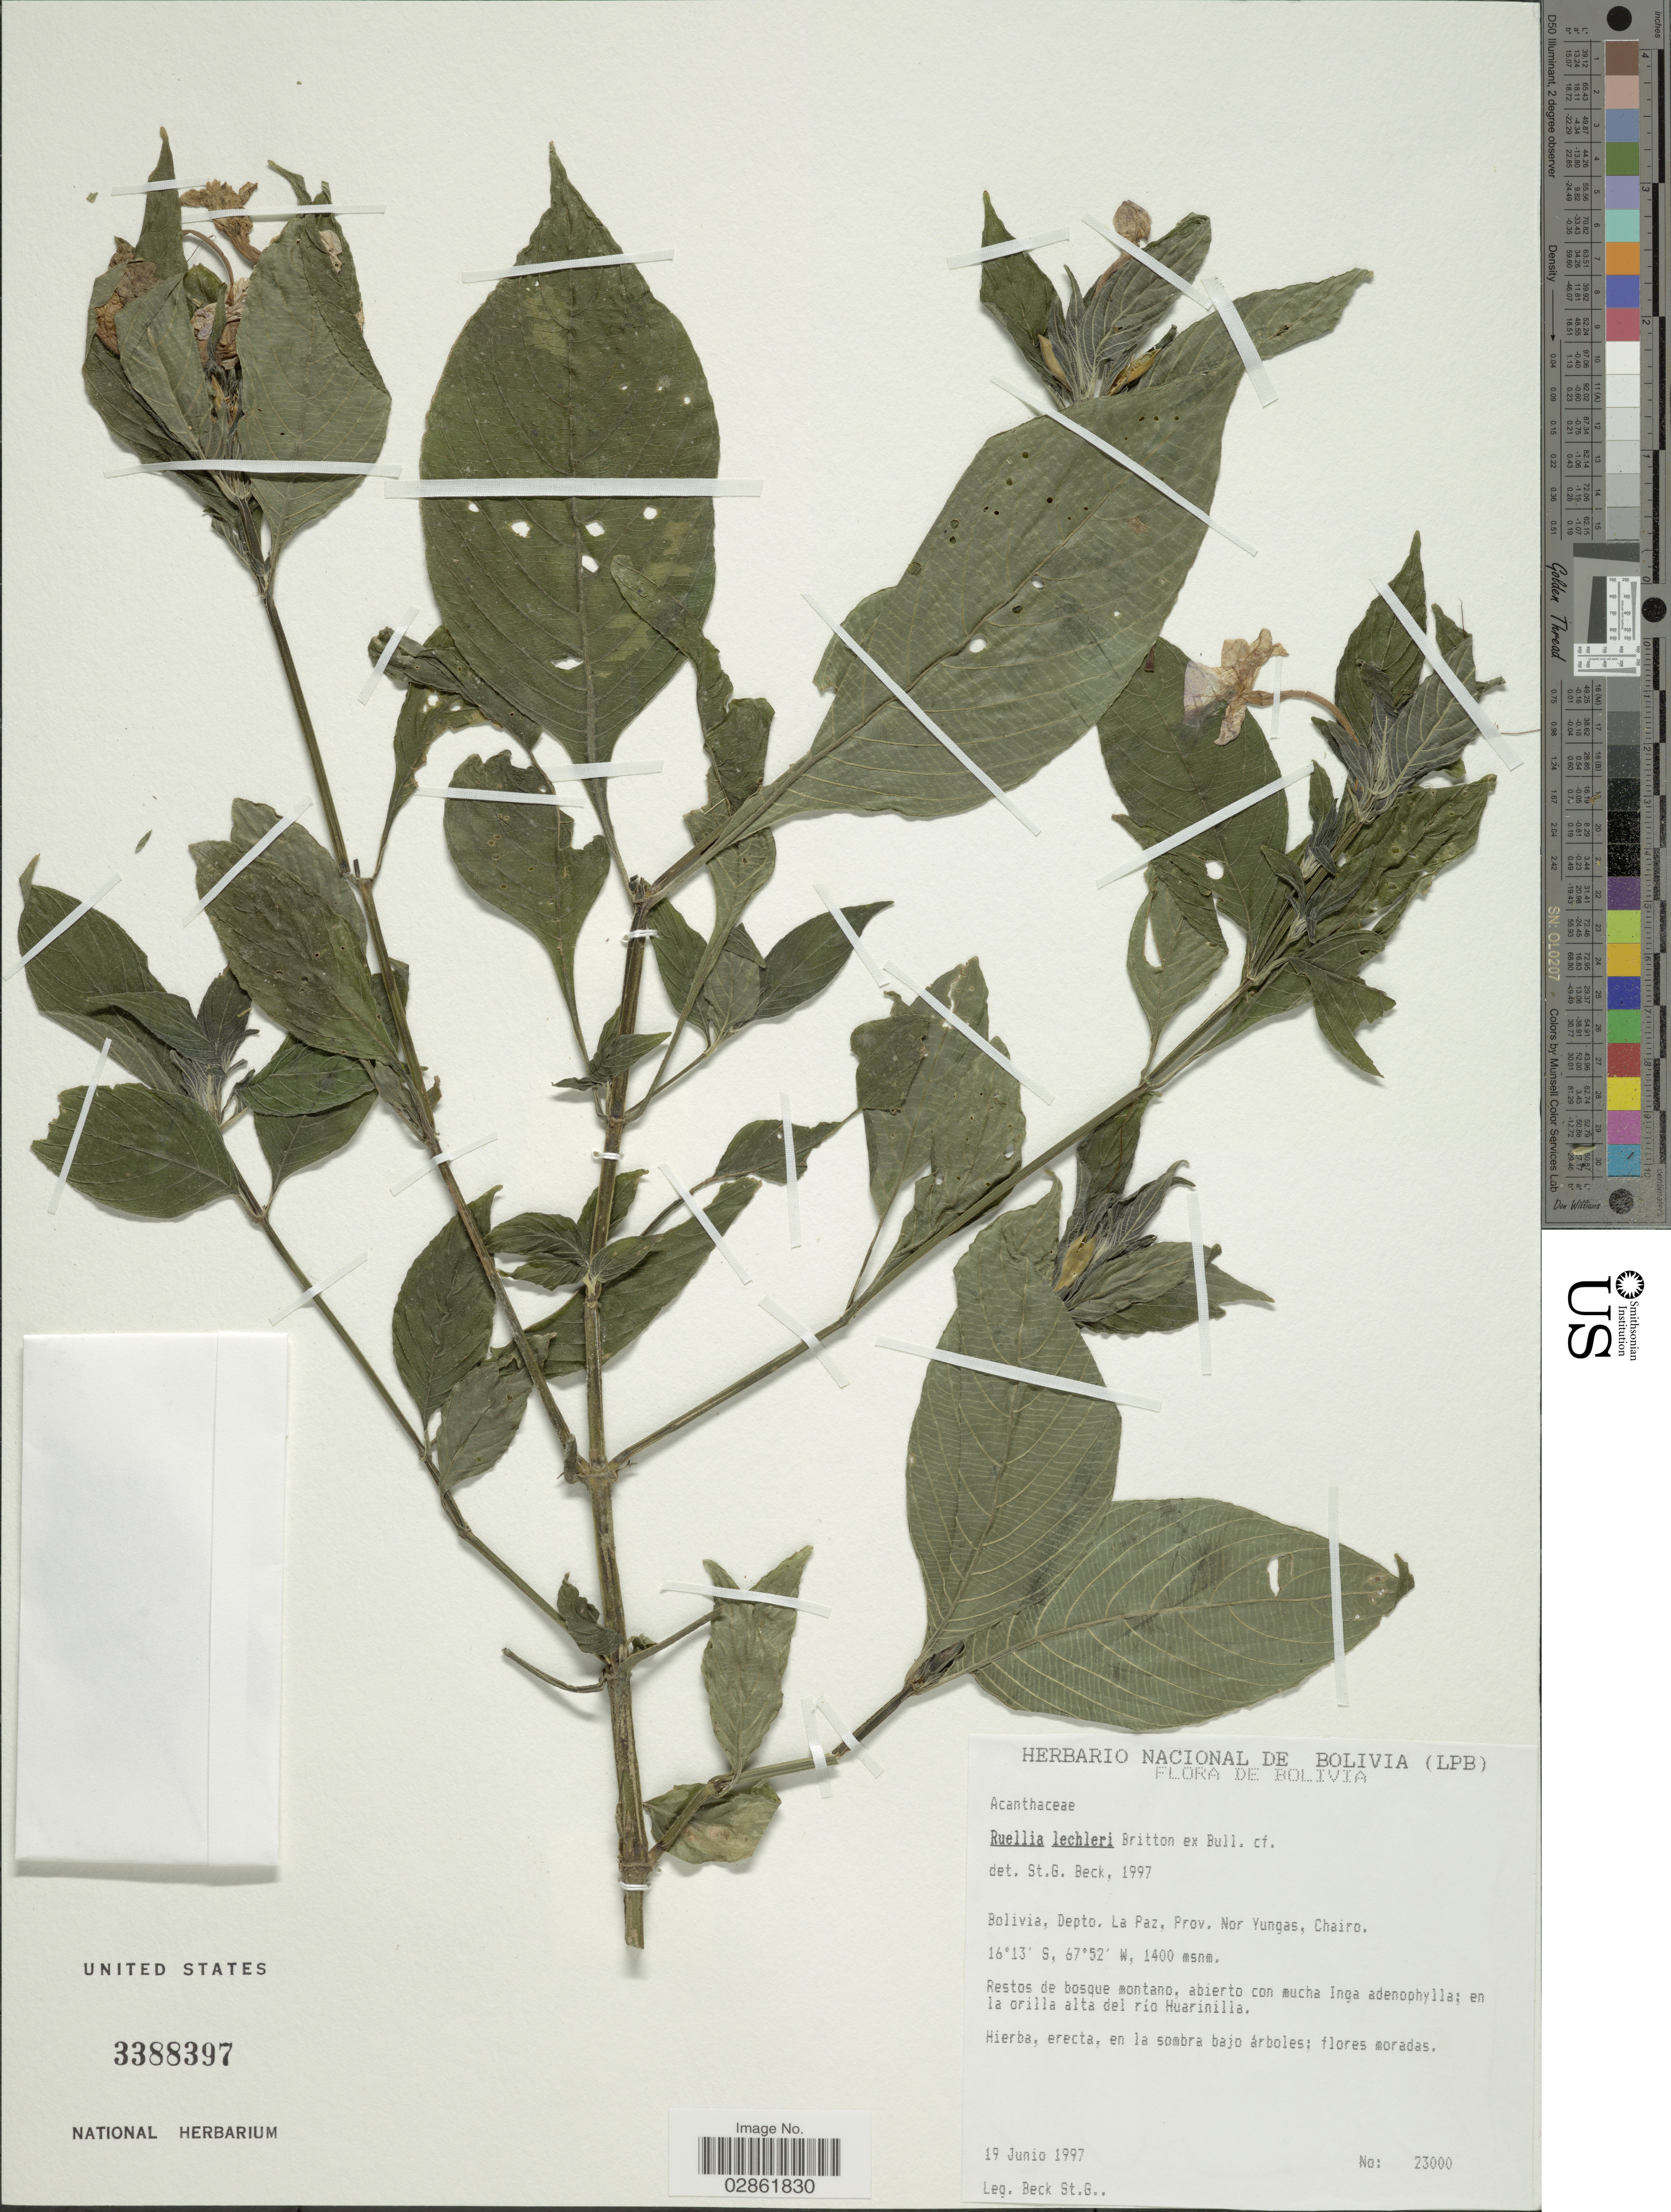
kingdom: Plantae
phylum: Tracheophyta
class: Magnoliopsida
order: Lamiales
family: Acanthaceae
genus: Ruellia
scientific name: Ruellia puri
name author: Mart. ex Nees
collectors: S. G. Beck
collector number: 23000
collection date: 1997-06-19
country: Bolivia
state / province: La Paz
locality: Depto. La Paz, Prov. Nor Yungas, Chairo, en la orilla alta del rio Huarinilla.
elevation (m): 1400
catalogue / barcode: US 3388397